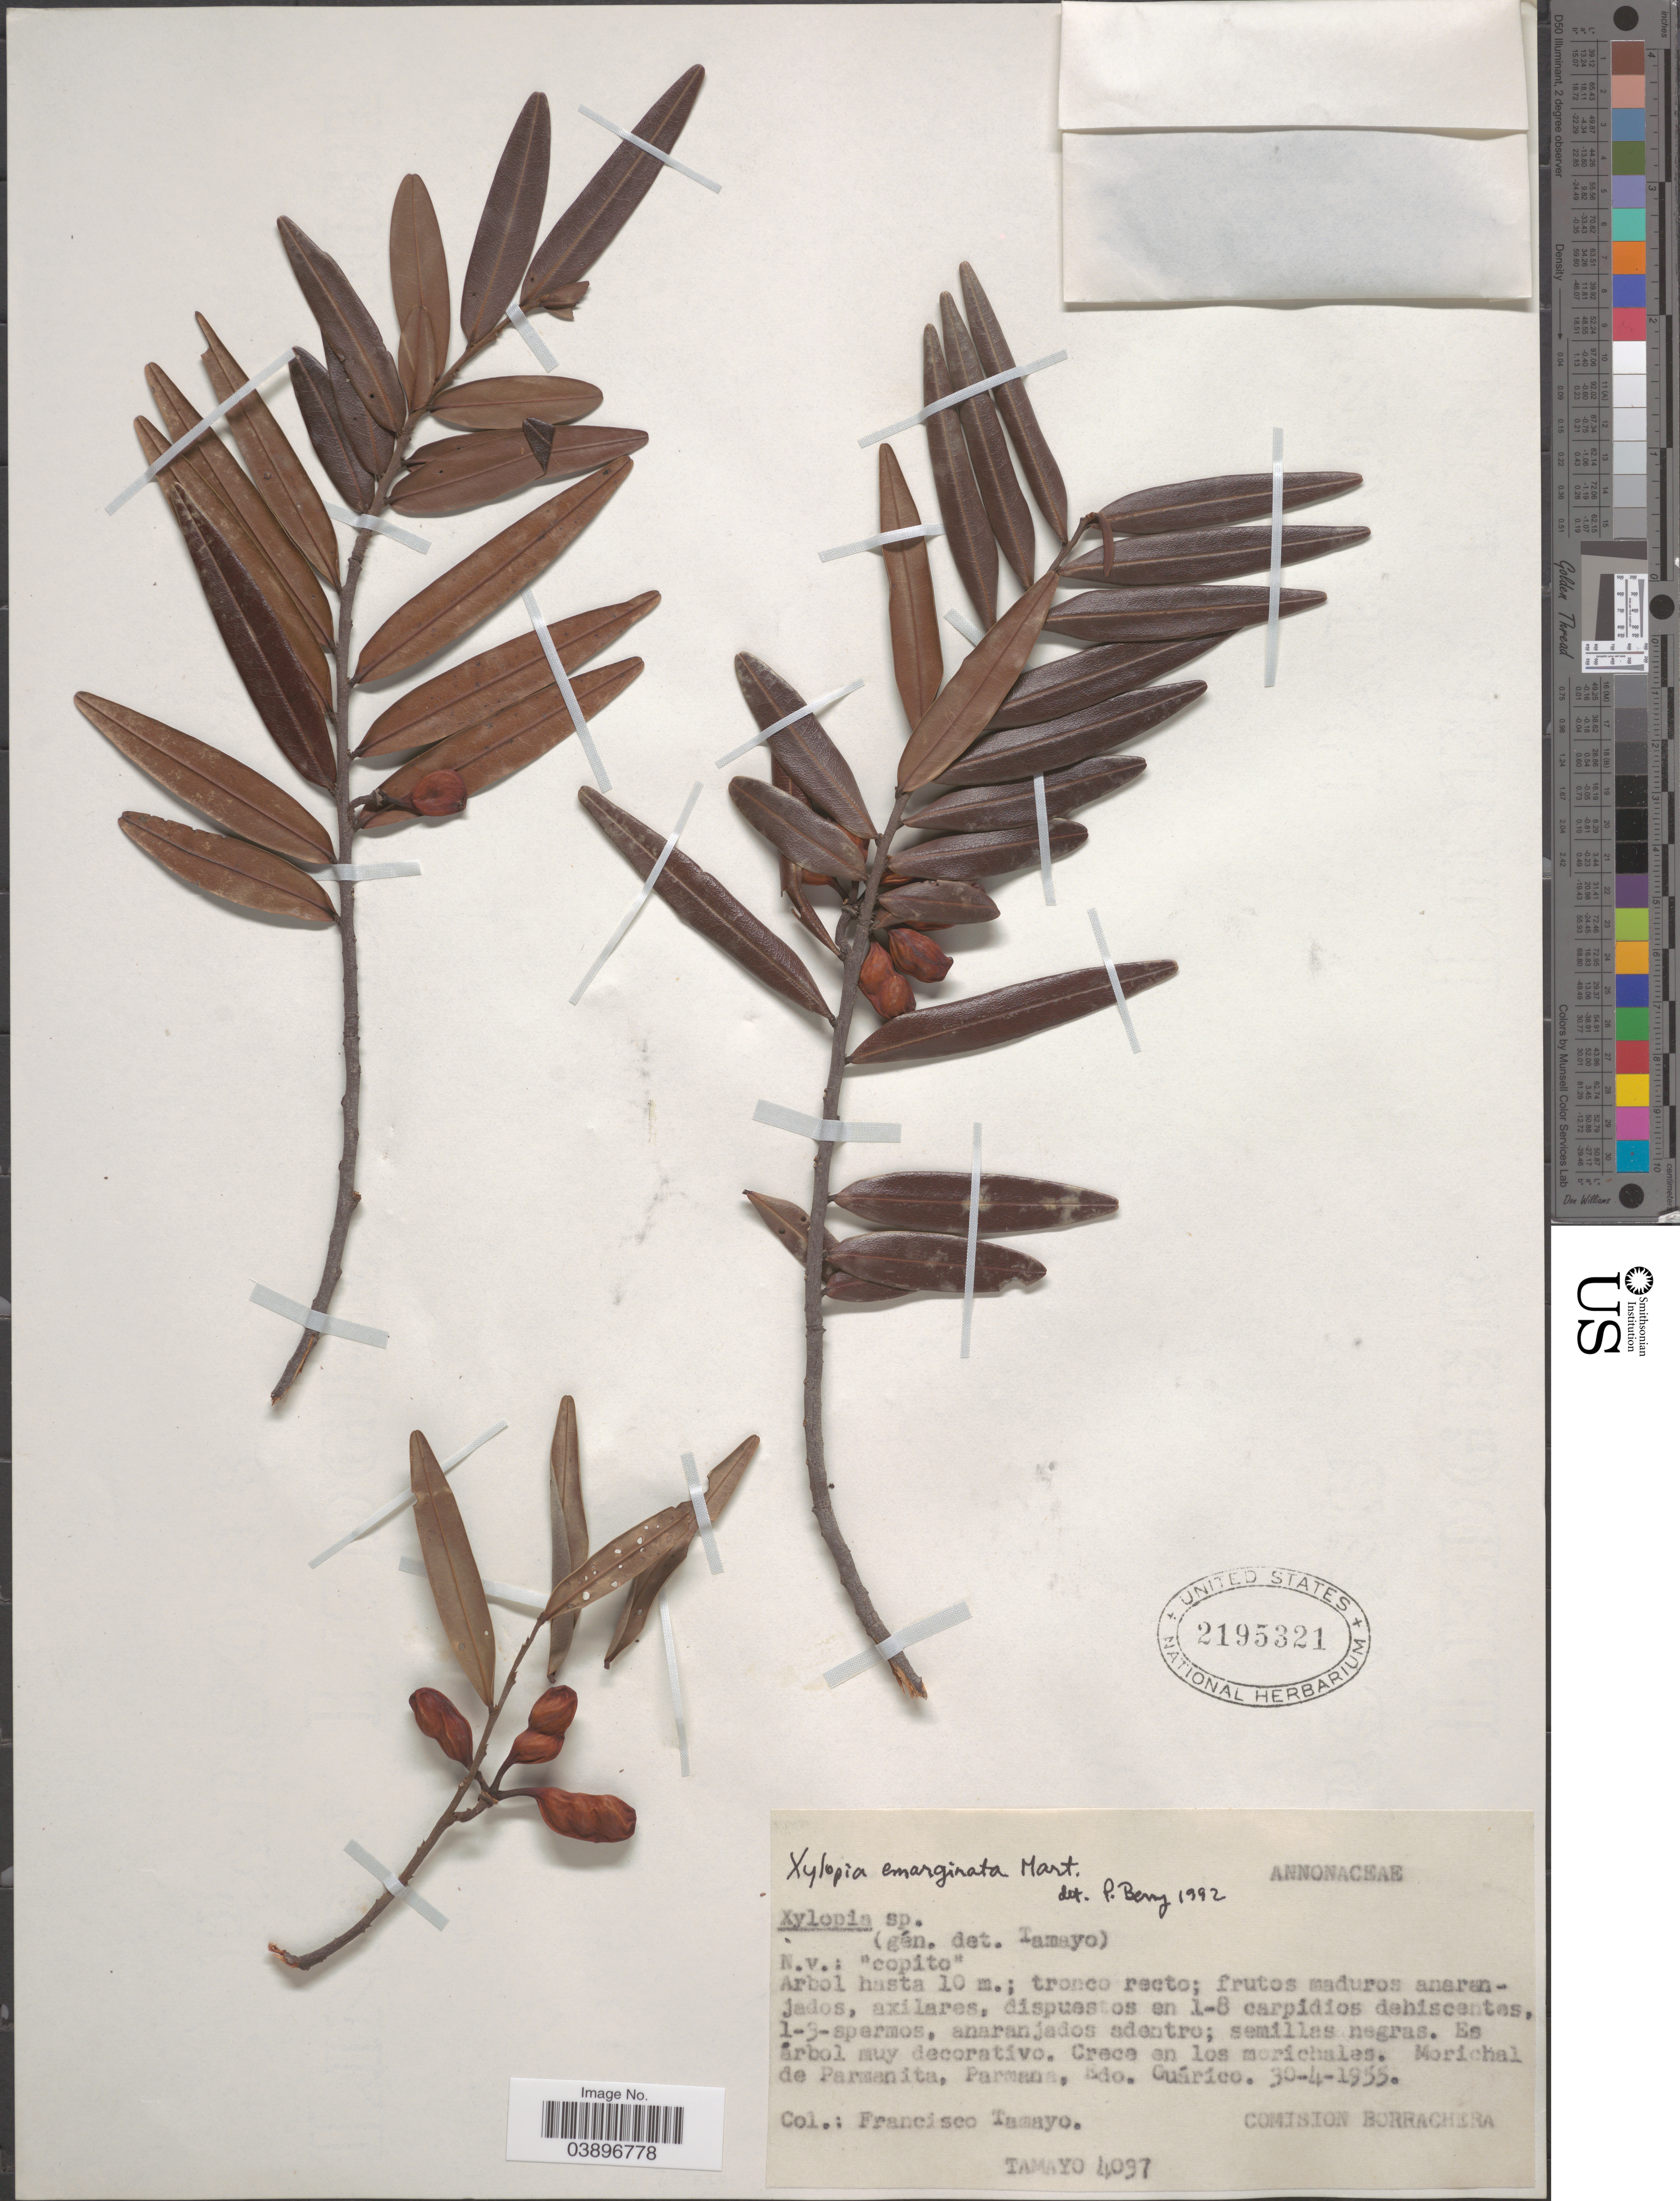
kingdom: Plantae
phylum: Tracheophyta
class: Magnoliopsida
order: Magnoliales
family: Annonaceae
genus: Xylopia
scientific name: Xylopia emarginata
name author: Mart.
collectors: F. Tamayo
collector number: TAMAYO 4097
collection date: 1955-04-30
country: Venezuela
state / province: Guarico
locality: Morichal de Parmanita, Parmana.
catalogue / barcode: US 2195321